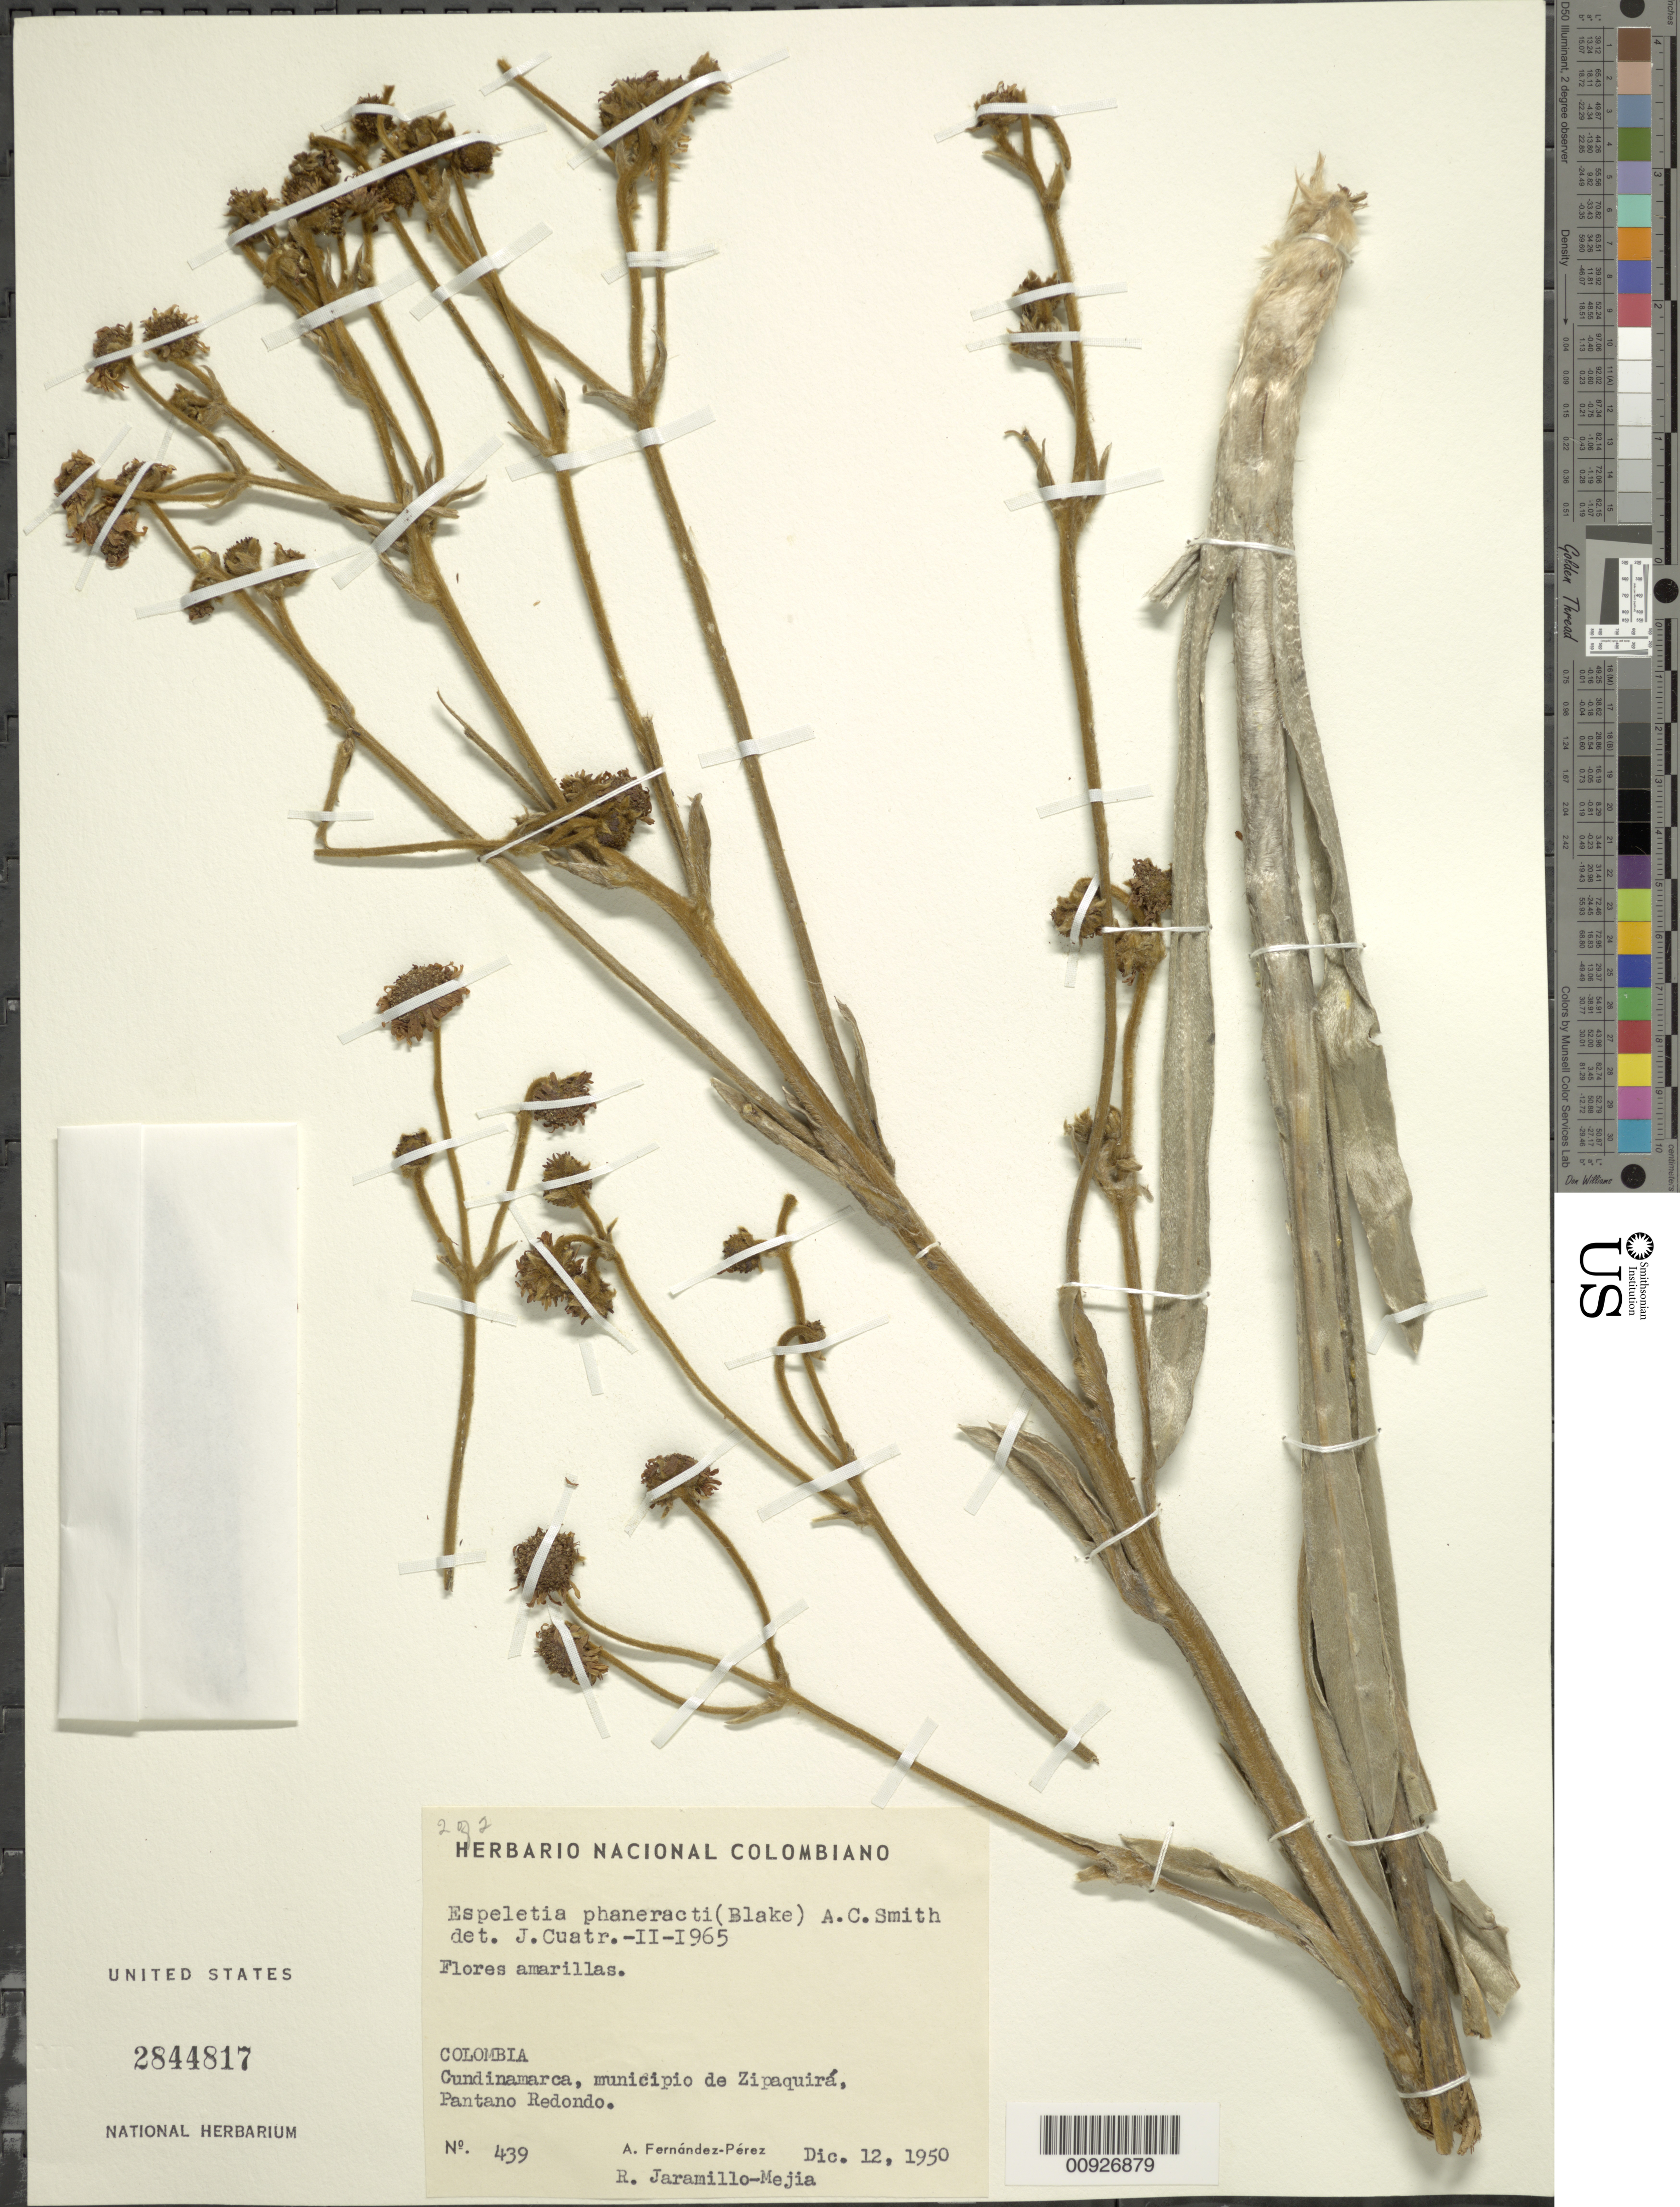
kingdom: Plantae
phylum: Tracheophyta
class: Magnoliopsida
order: Asterales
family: Asteraceae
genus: Espeletia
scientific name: Espeletia argentea f. phaneractis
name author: (S.F. Blake) Cuatrec.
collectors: A. Fernández-Pérez & R. Jaramillo M.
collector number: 439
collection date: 1950-12-12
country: Colombia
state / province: Cundinamarca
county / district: M. de Zipaquirá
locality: Pantano Redondo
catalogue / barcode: US 2844817